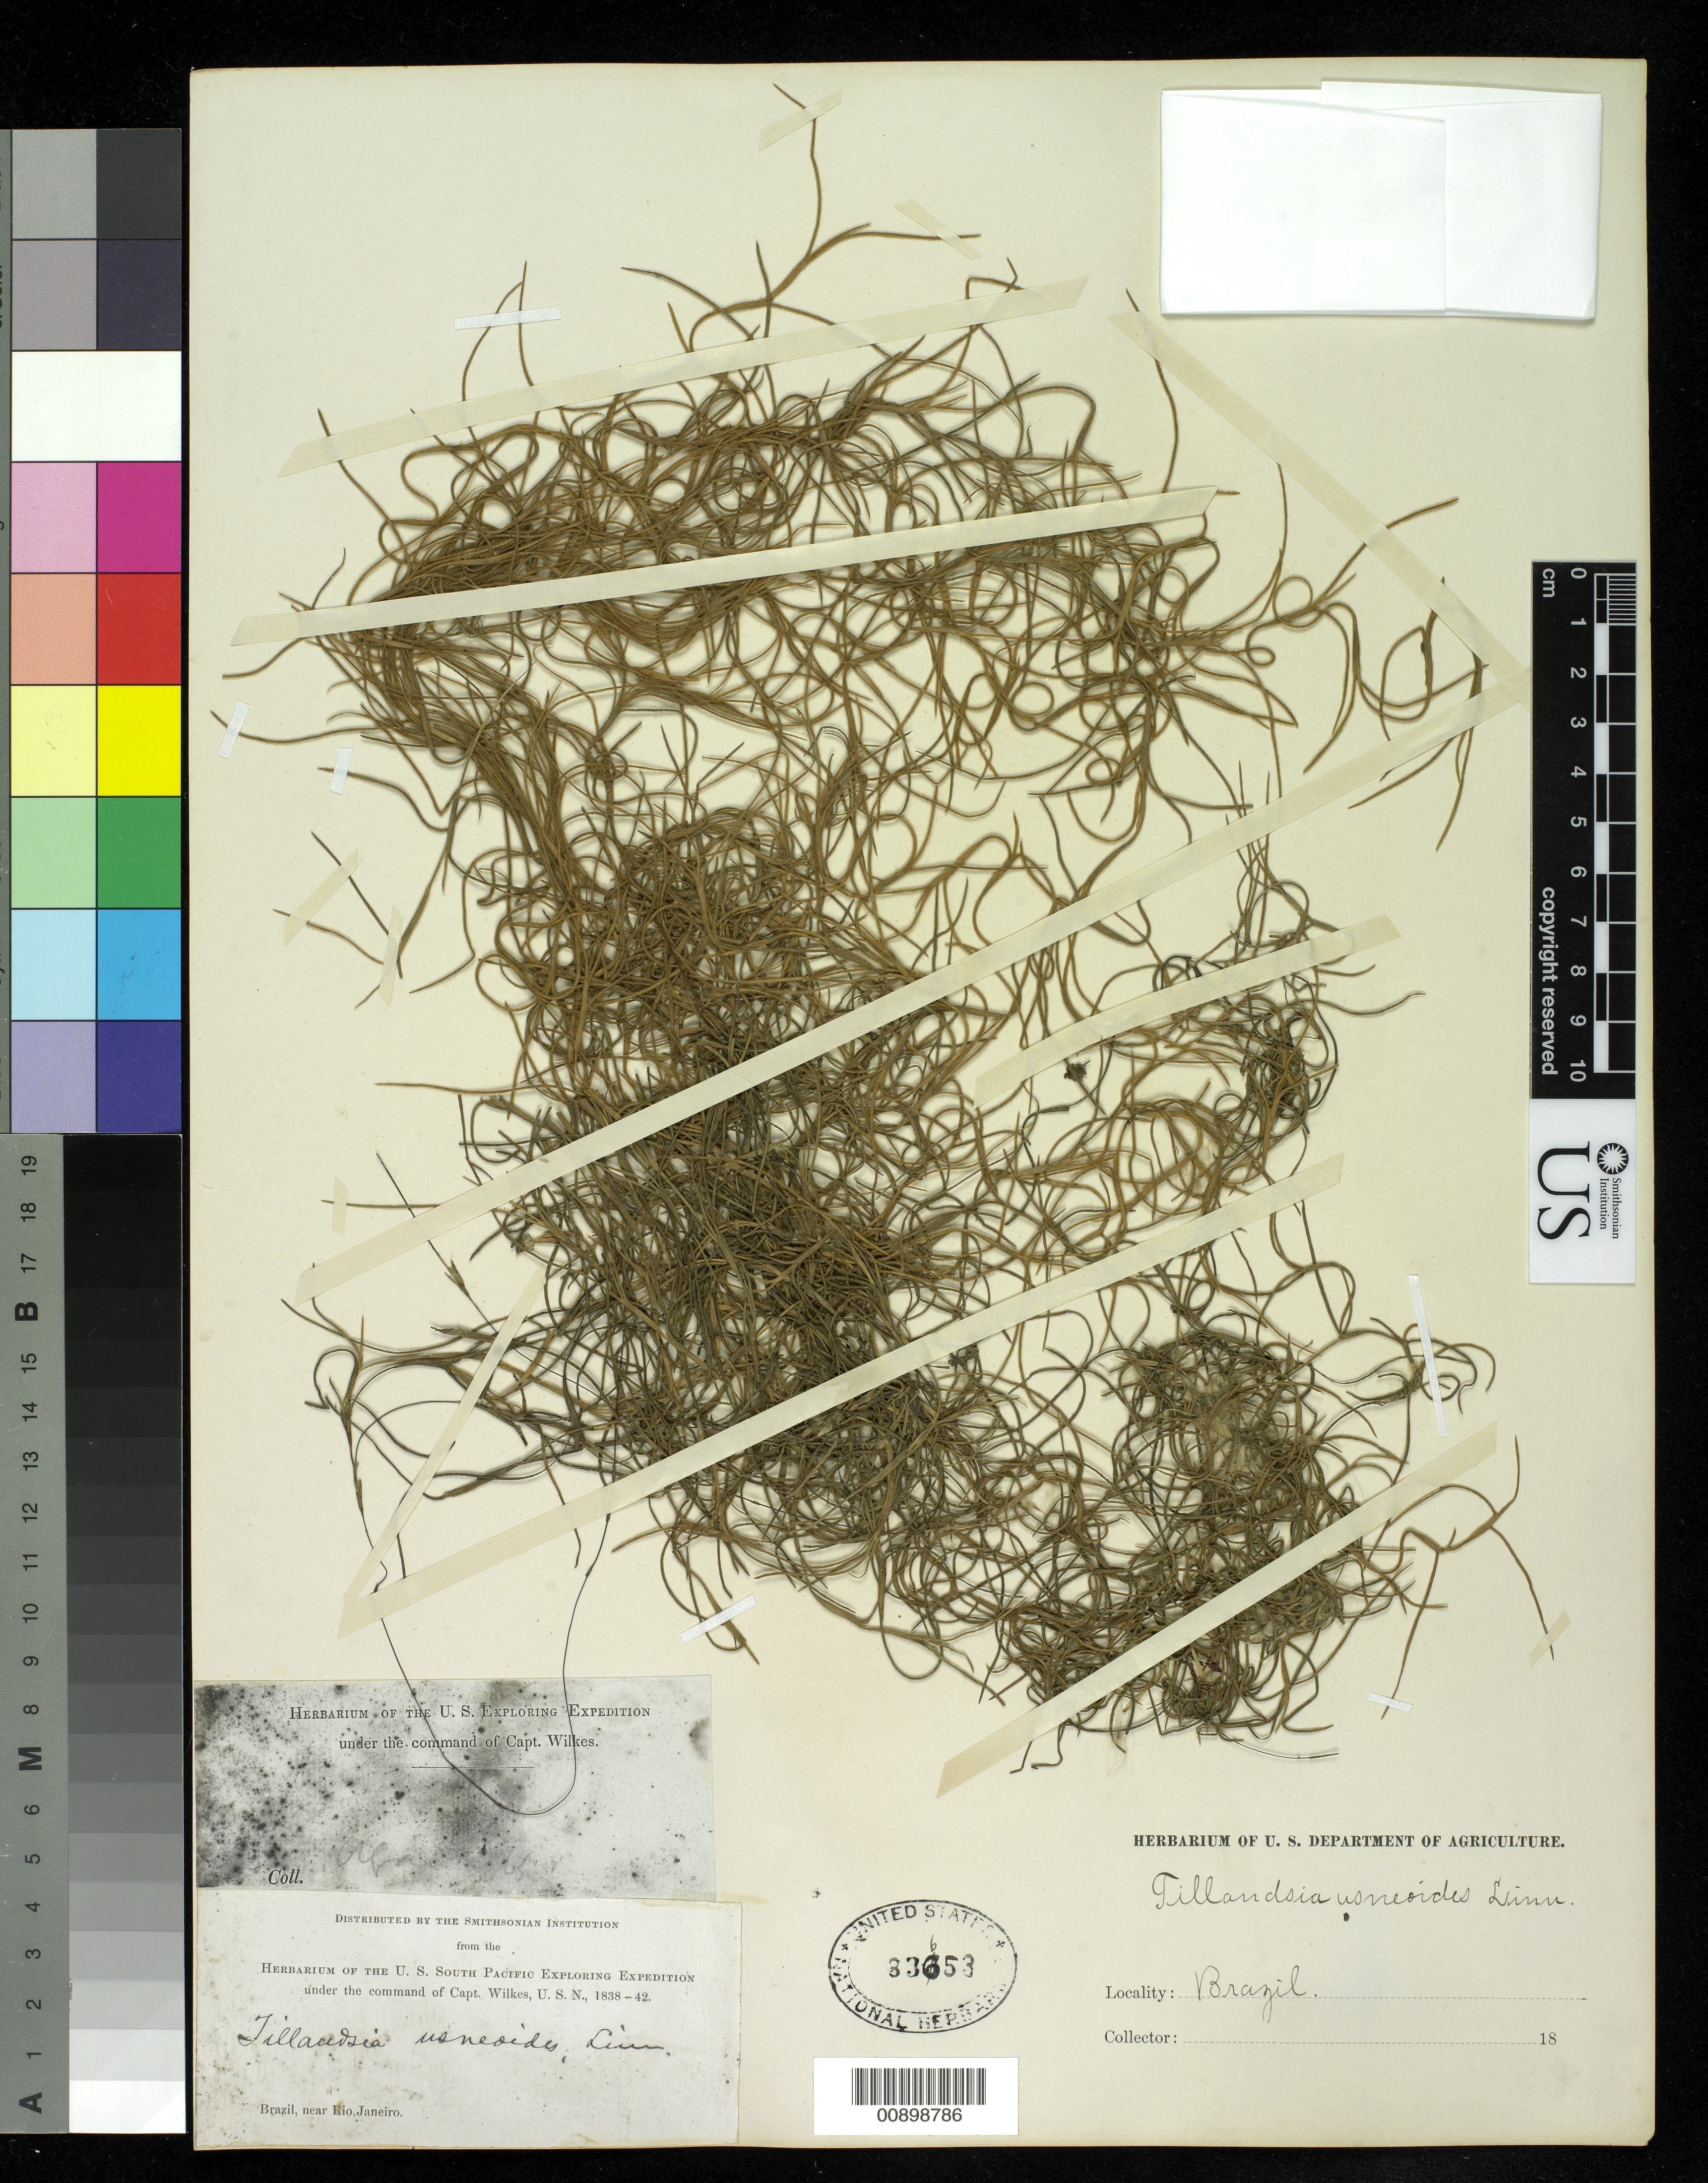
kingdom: Plantae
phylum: Tracheophyta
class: Liliopsida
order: Poales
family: Bromeliaceae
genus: Tillandsia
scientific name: Tillandsia usneoides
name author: (L.) L.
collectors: Wilkes Explor. Exped.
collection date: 1838/1842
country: Brazil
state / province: Rio de Janeiro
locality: Organ Mountains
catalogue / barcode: US 33653